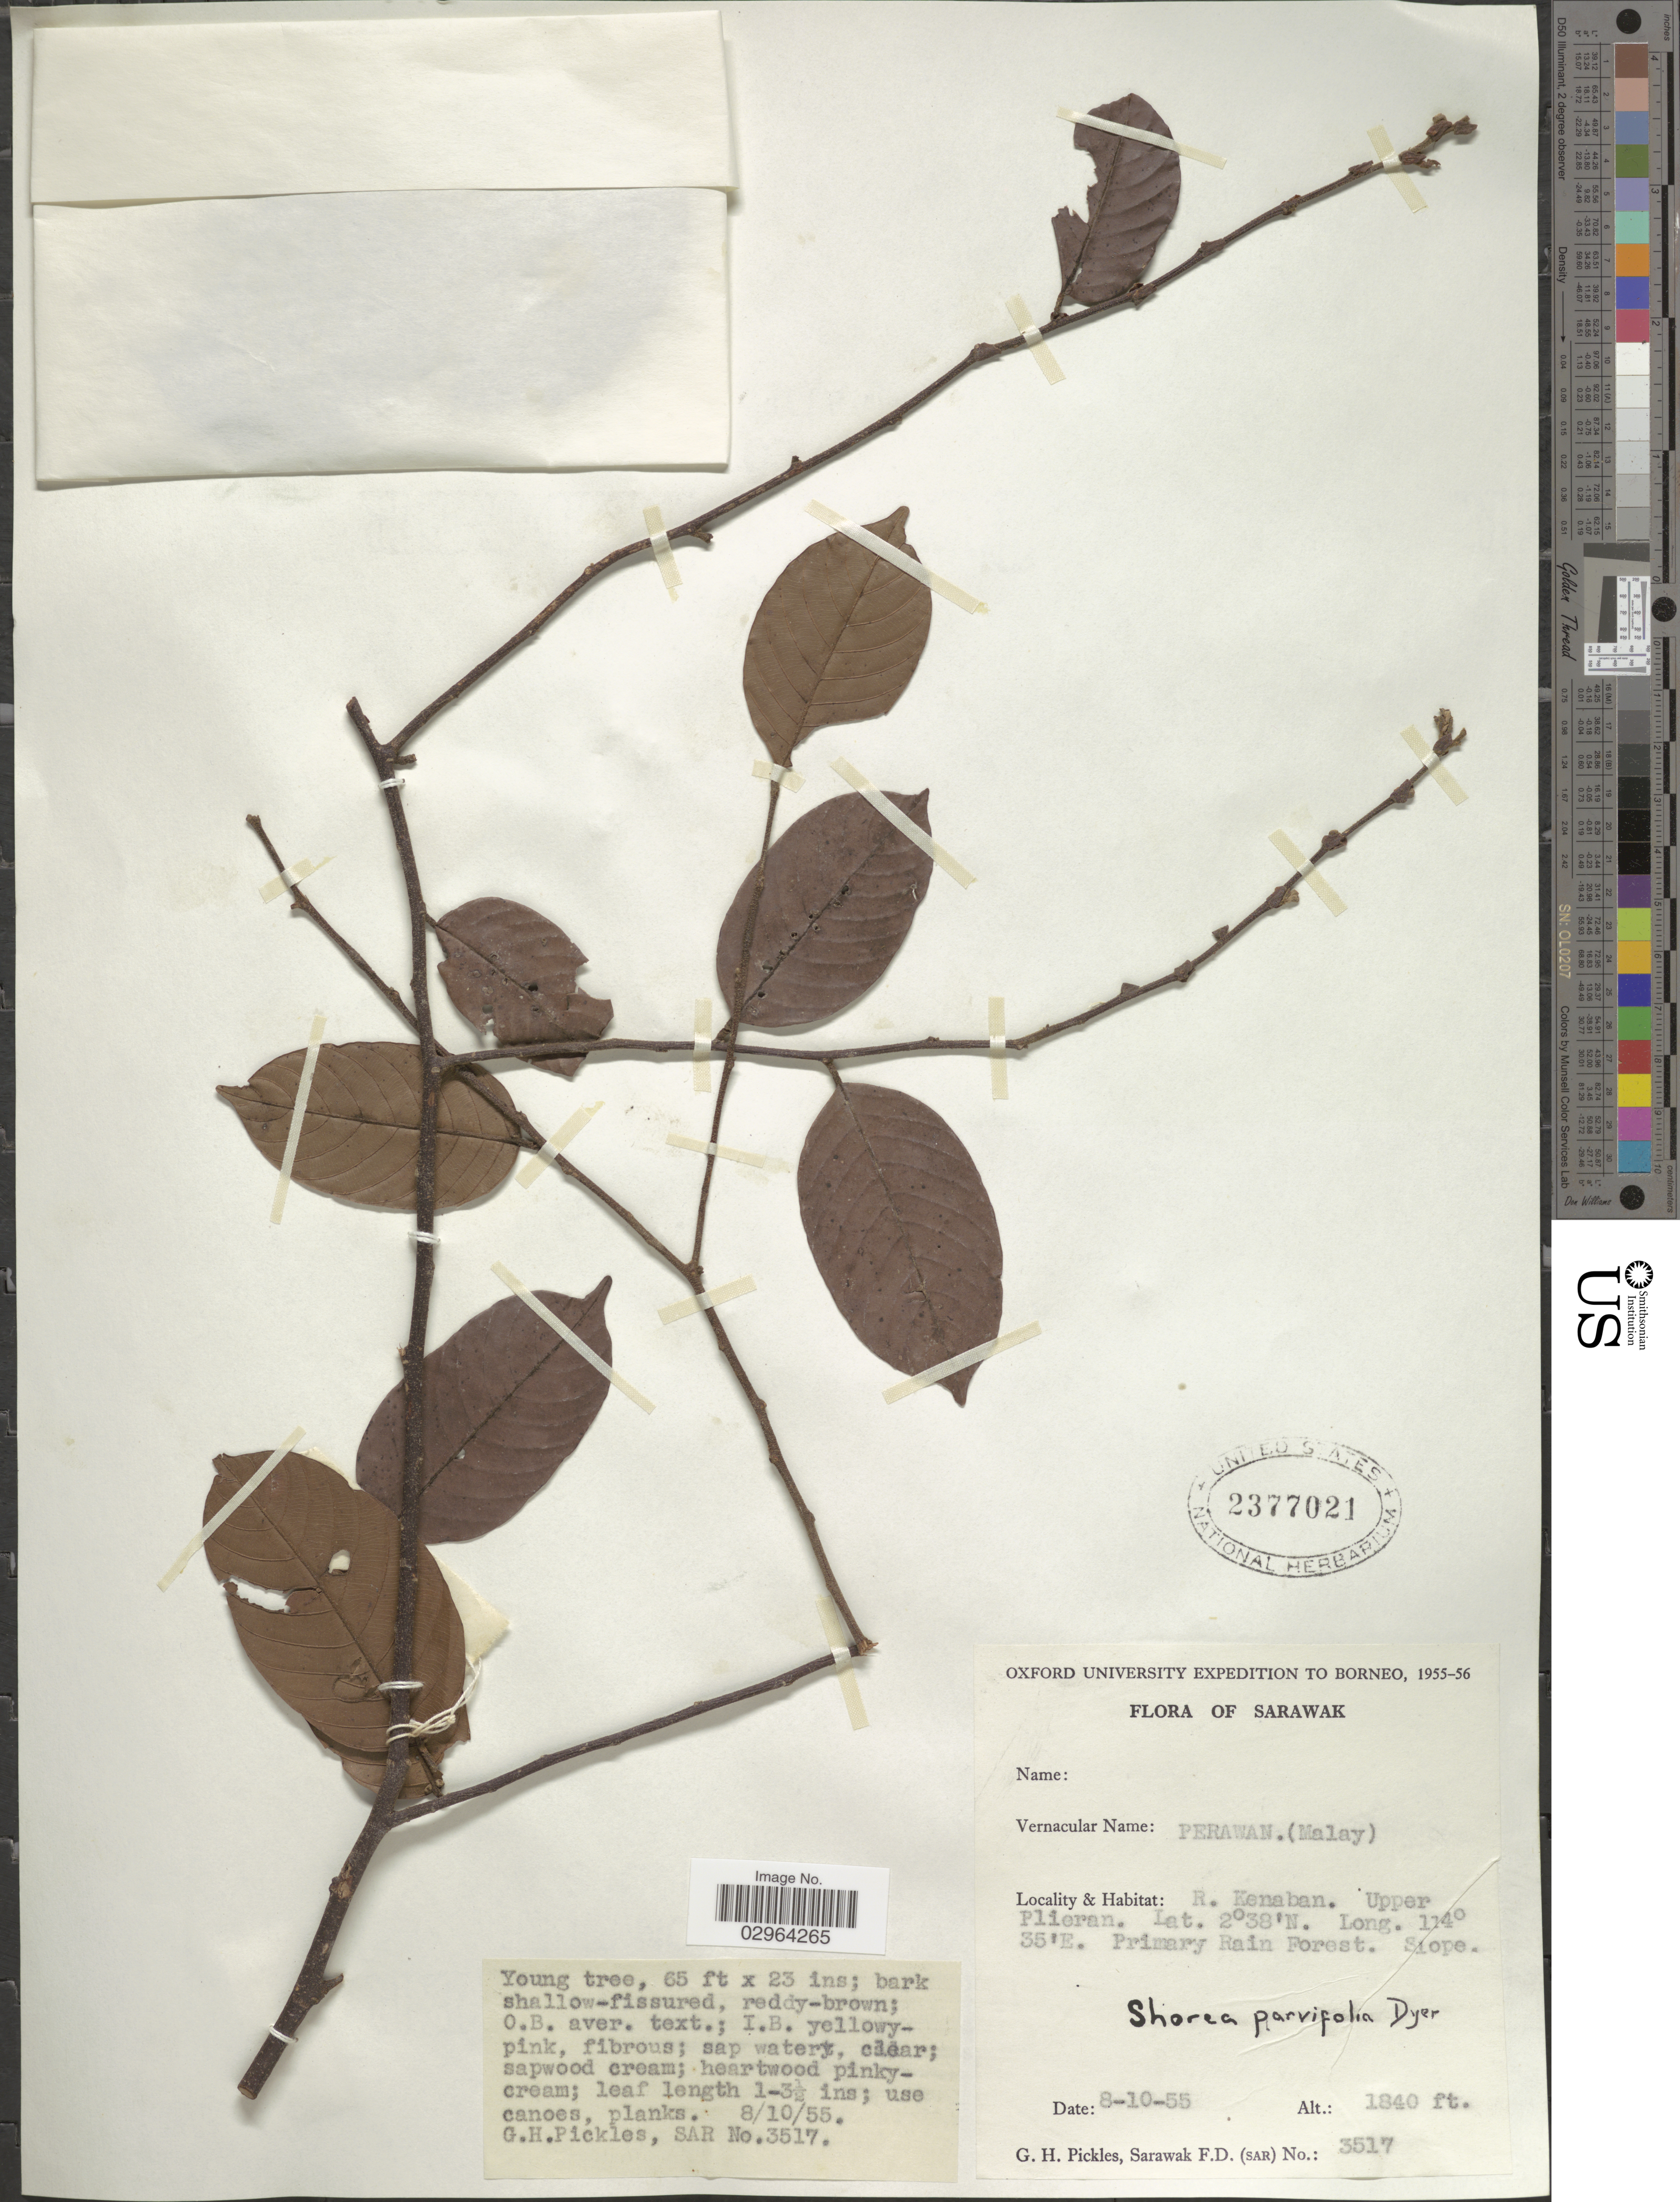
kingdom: Plantae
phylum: Tracheophyta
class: Magnoliopsida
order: Malvales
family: Dipterocarpaceae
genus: Rubroshorea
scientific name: Rubroshorea parvifolia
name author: (Dyer) P.S. Ashton & J. Heck.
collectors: G. Pickles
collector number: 3517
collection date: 1955-10-08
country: Malaysia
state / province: Sarawak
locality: R. Kenaban. Upper Pilieran. Borneo.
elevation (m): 561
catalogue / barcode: US 2377021